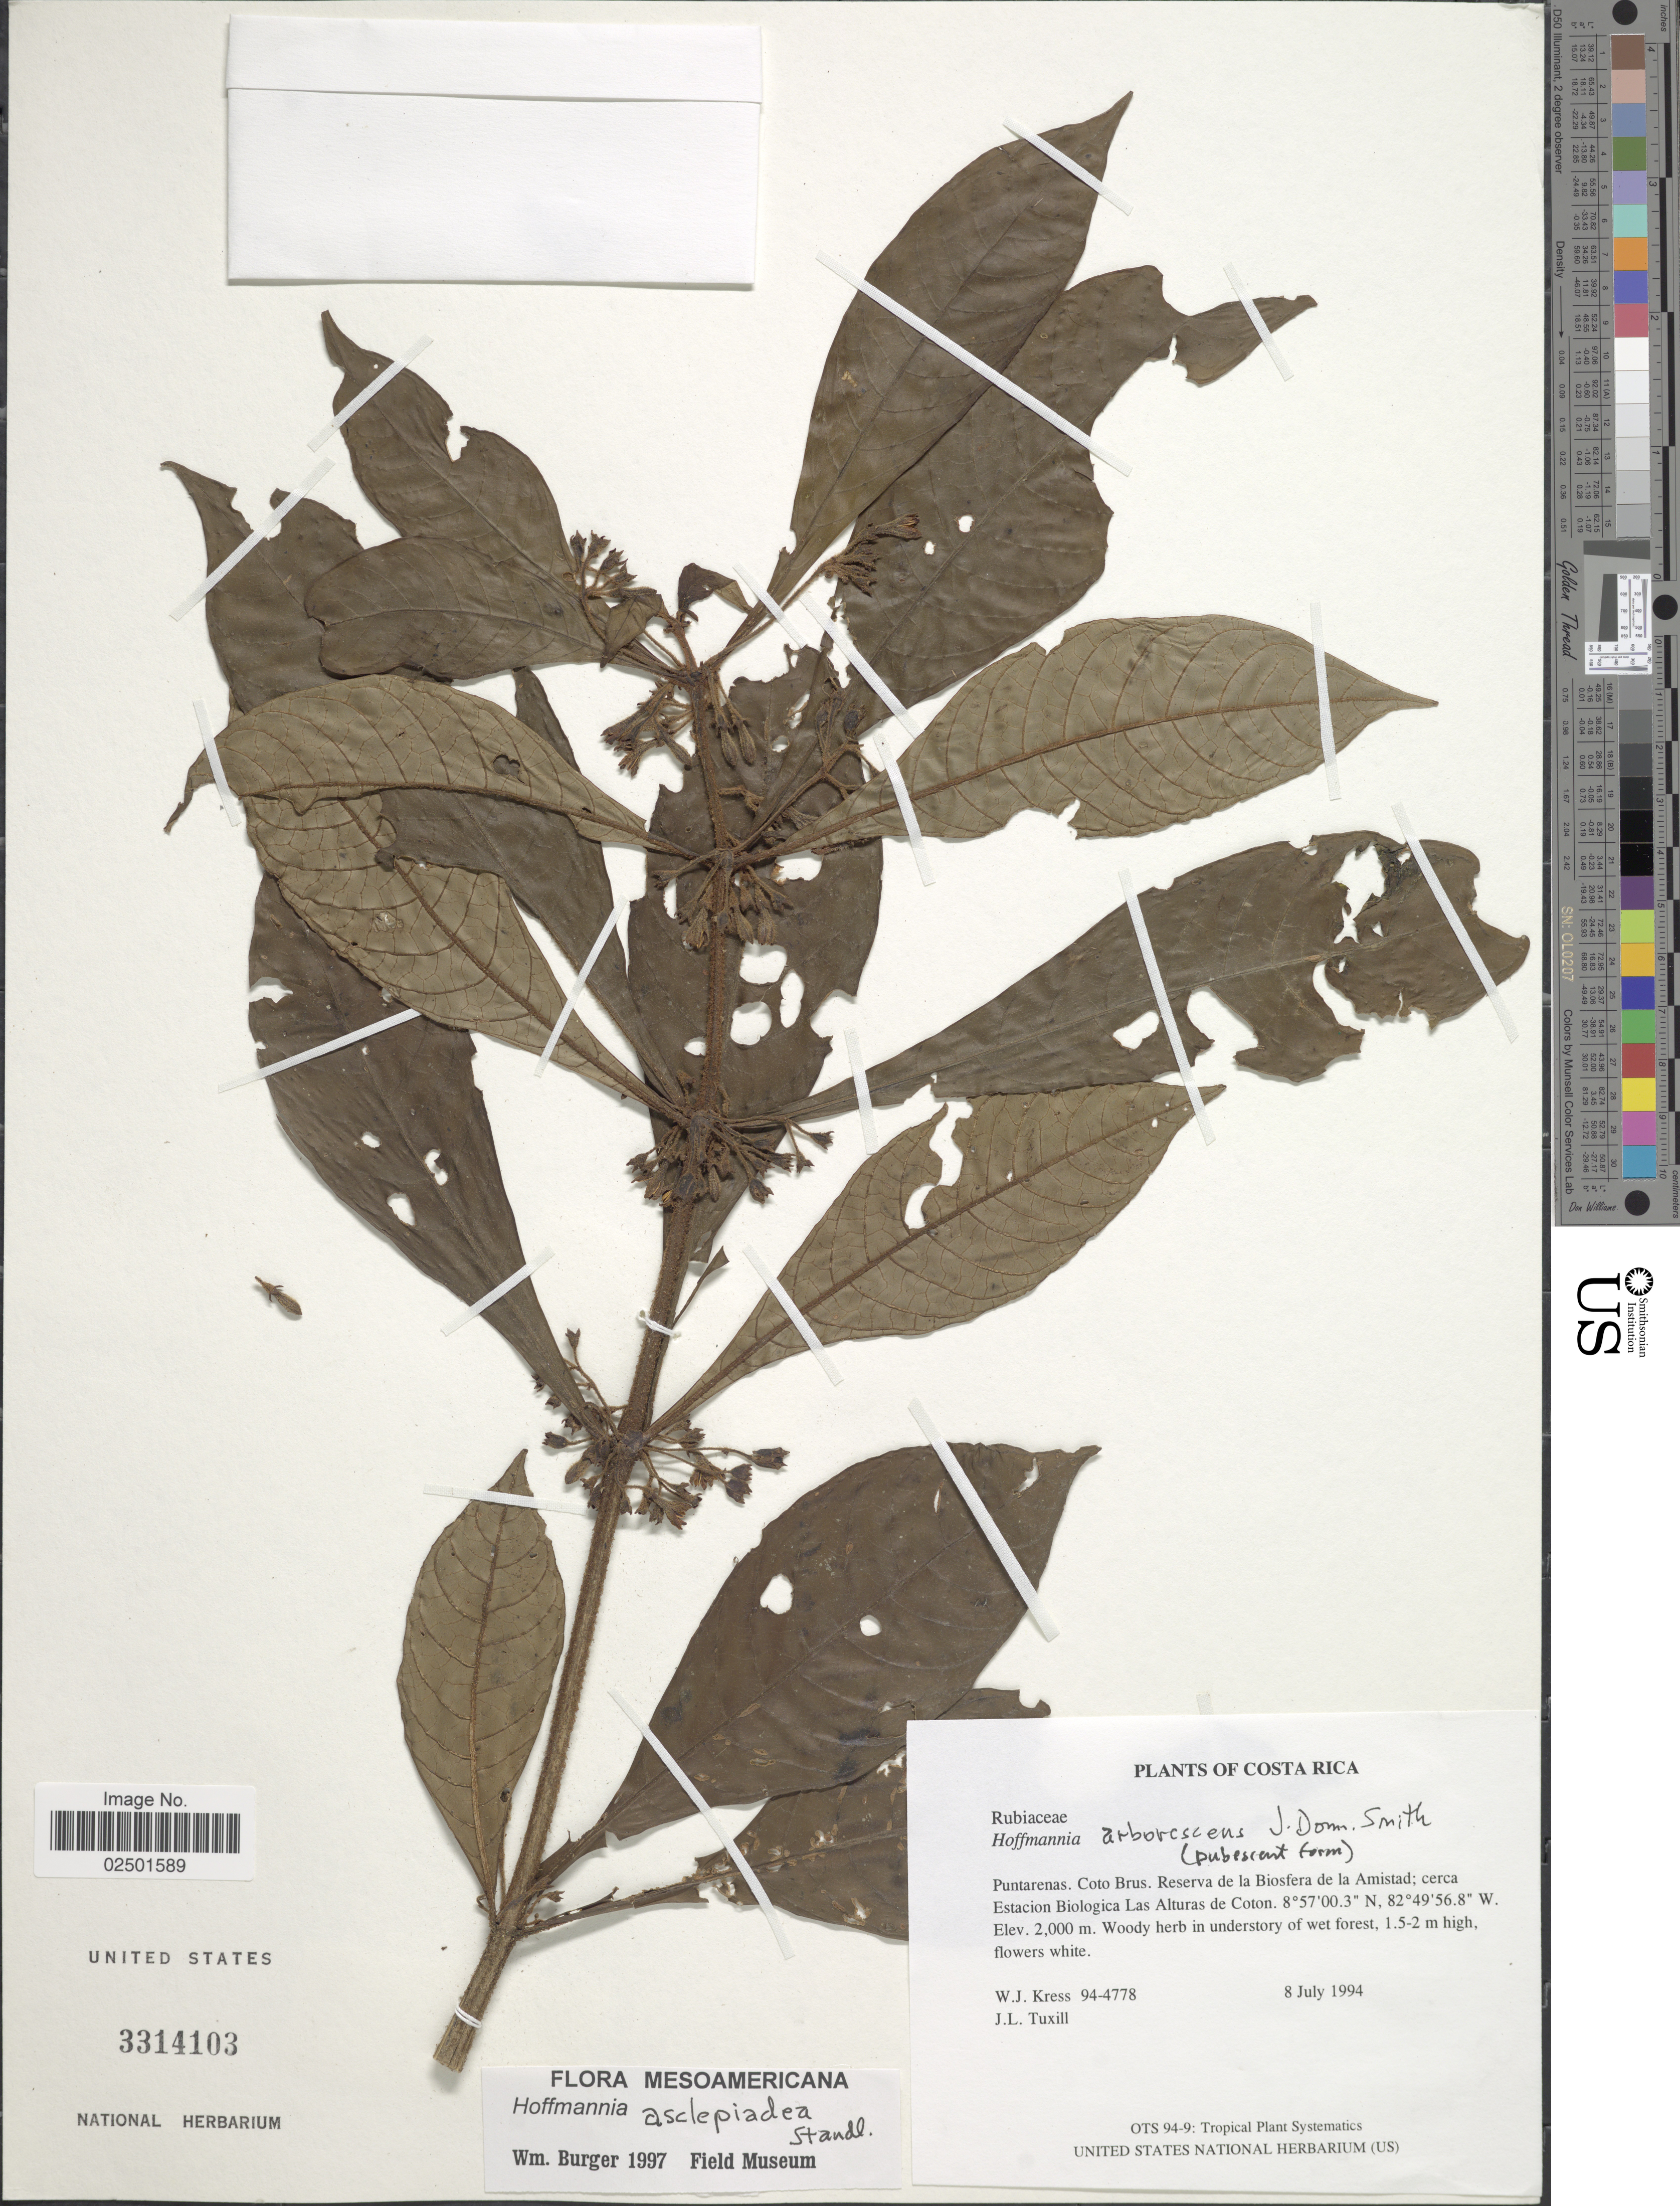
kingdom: Plantae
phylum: Tracheophyta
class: Magnoliopsida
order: Gentianales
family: Rubiaceae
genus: Hoffmannia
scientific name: Hoffmannia asclepiadea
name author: Standl.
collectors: W. J. Kress & J. L. Tuxill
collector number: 94-4778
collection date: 1994-07-08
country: Costa Rica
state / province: Puntarenas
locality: Coto Brus. Reserva de la Biosfera de la Amistad; cerca Estacion Biologica Las Alturas de Coton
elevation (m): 2000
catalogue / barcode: US 3314103